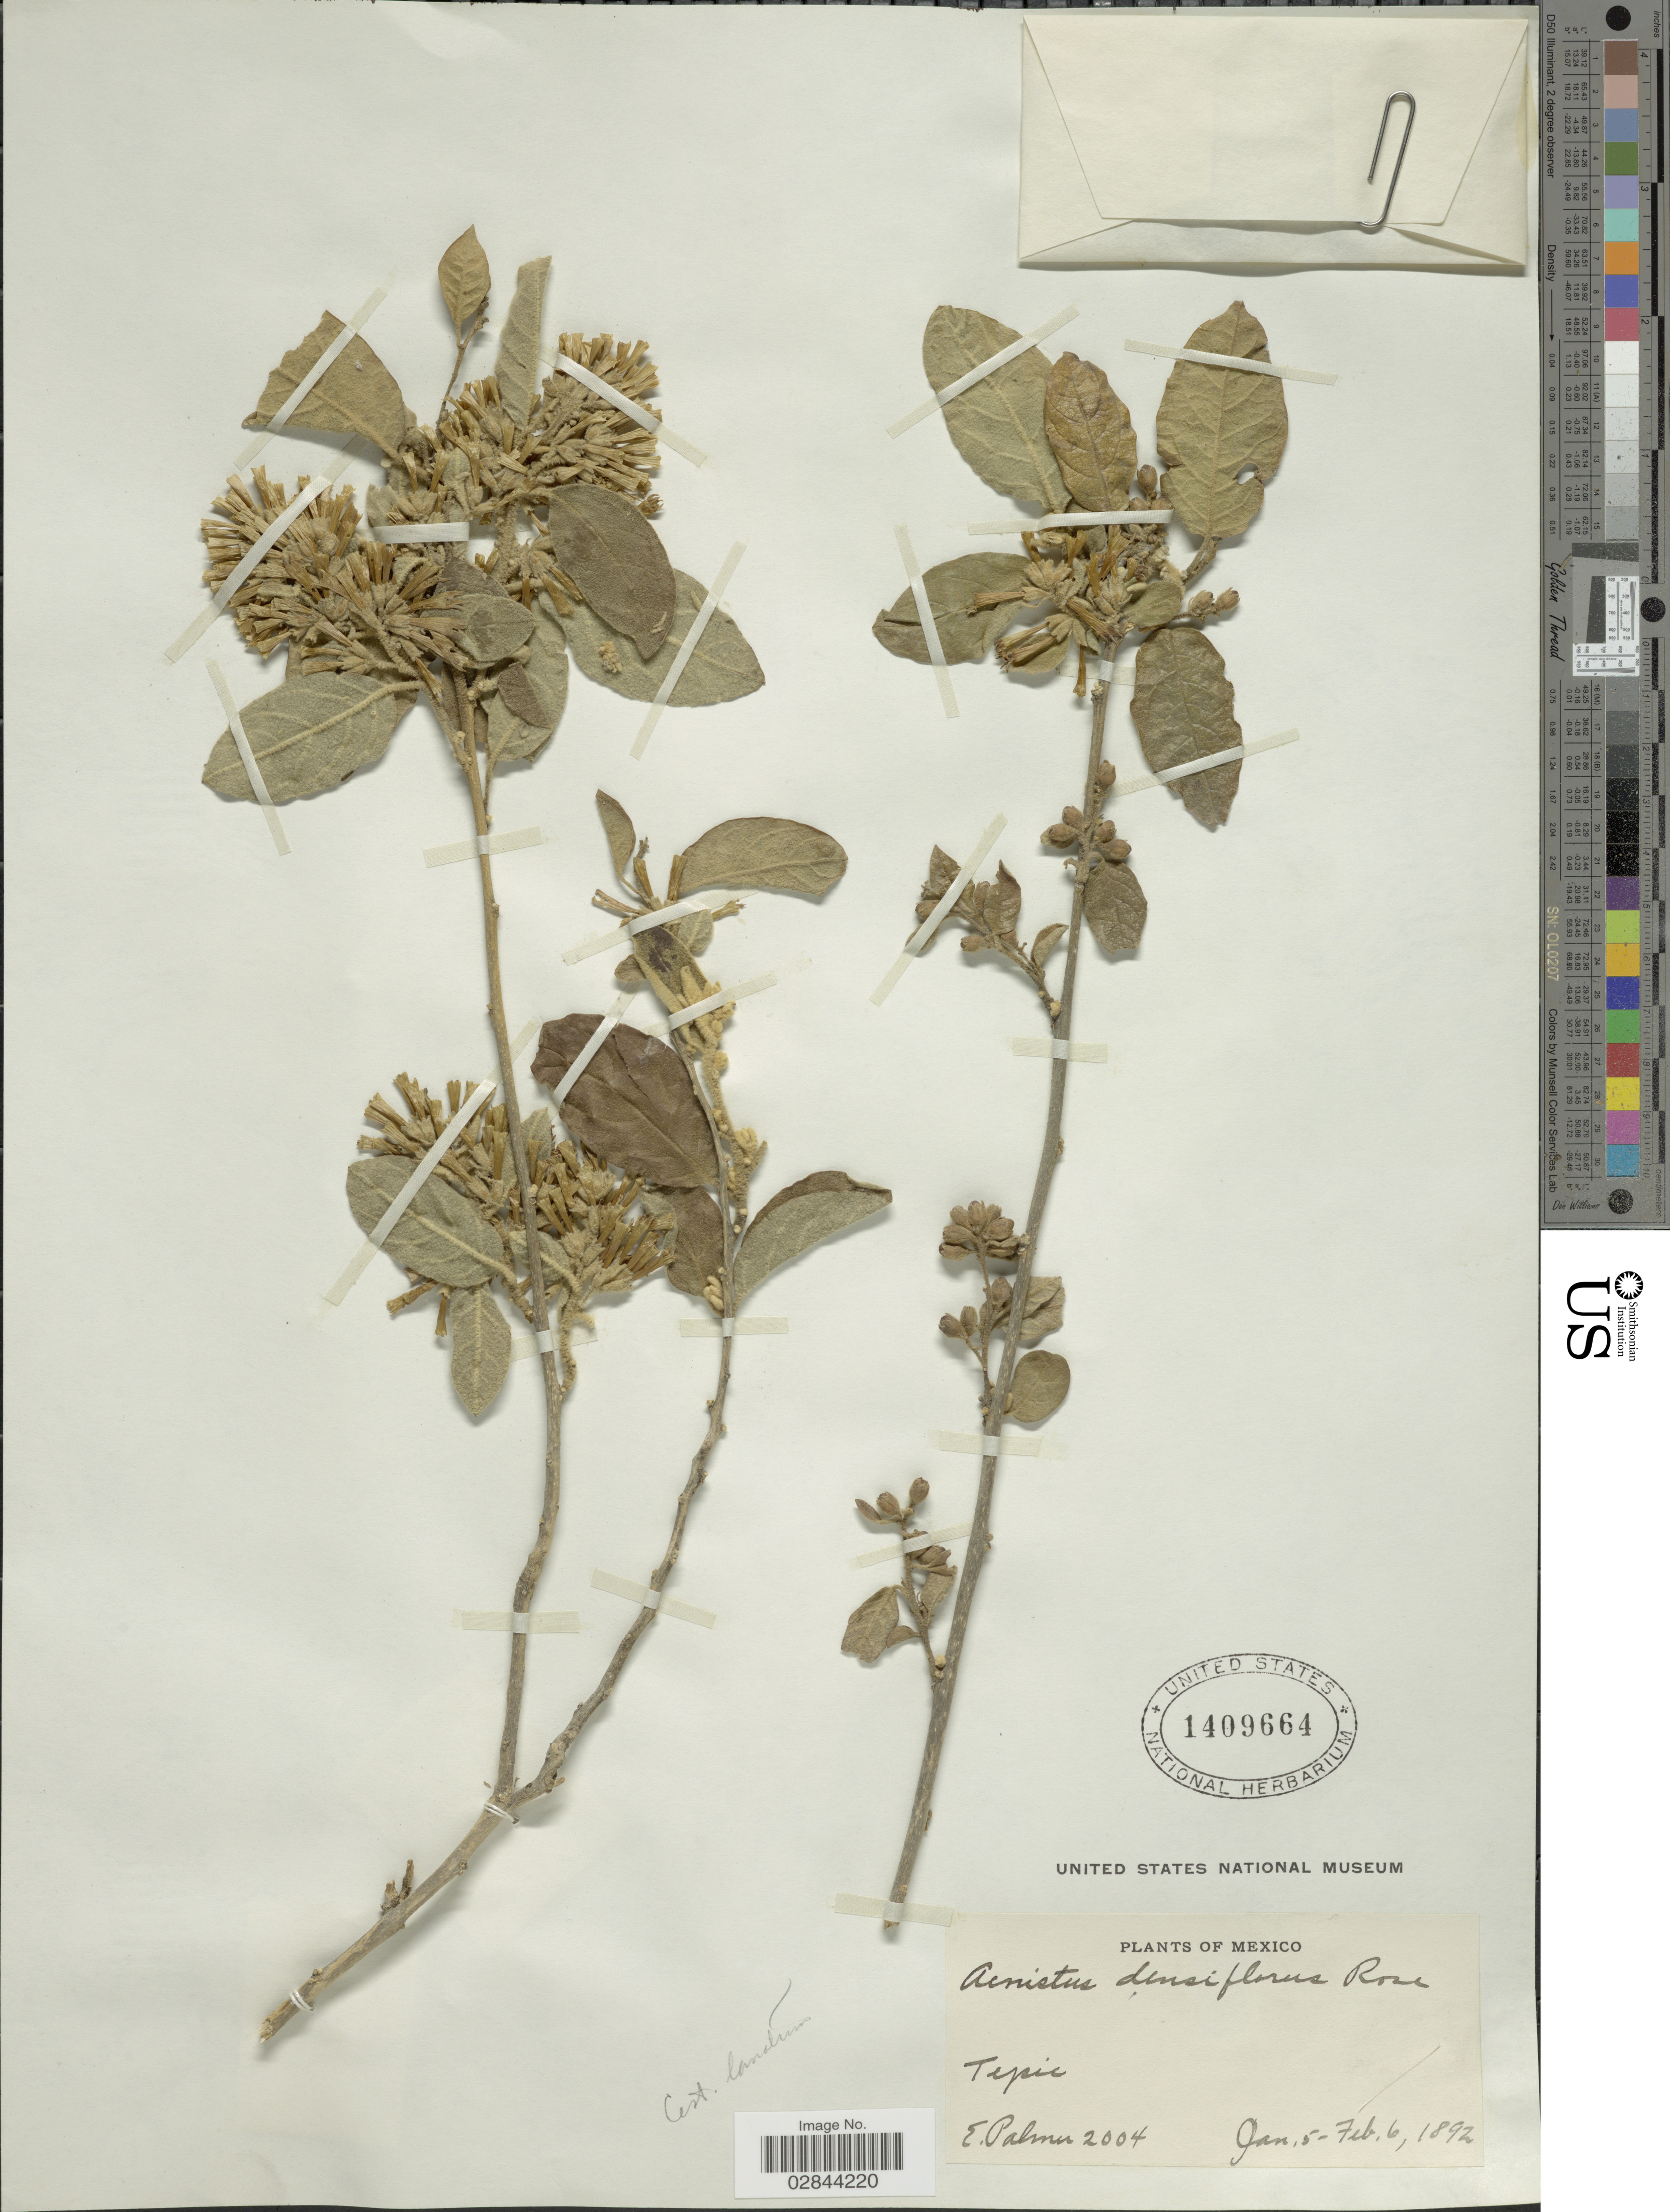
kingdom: Plantae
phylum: Tracheophyta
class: Magnoliopsida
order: Solanales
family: Solanaceae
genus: Cestrum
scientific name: Cestrum tomentosum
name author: L. f.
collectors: E. Palmer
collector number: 2004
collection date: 1892-01-05/1892-02-06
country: Mexico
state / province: Nayarit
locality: Tepic.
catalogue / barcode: US 1409664